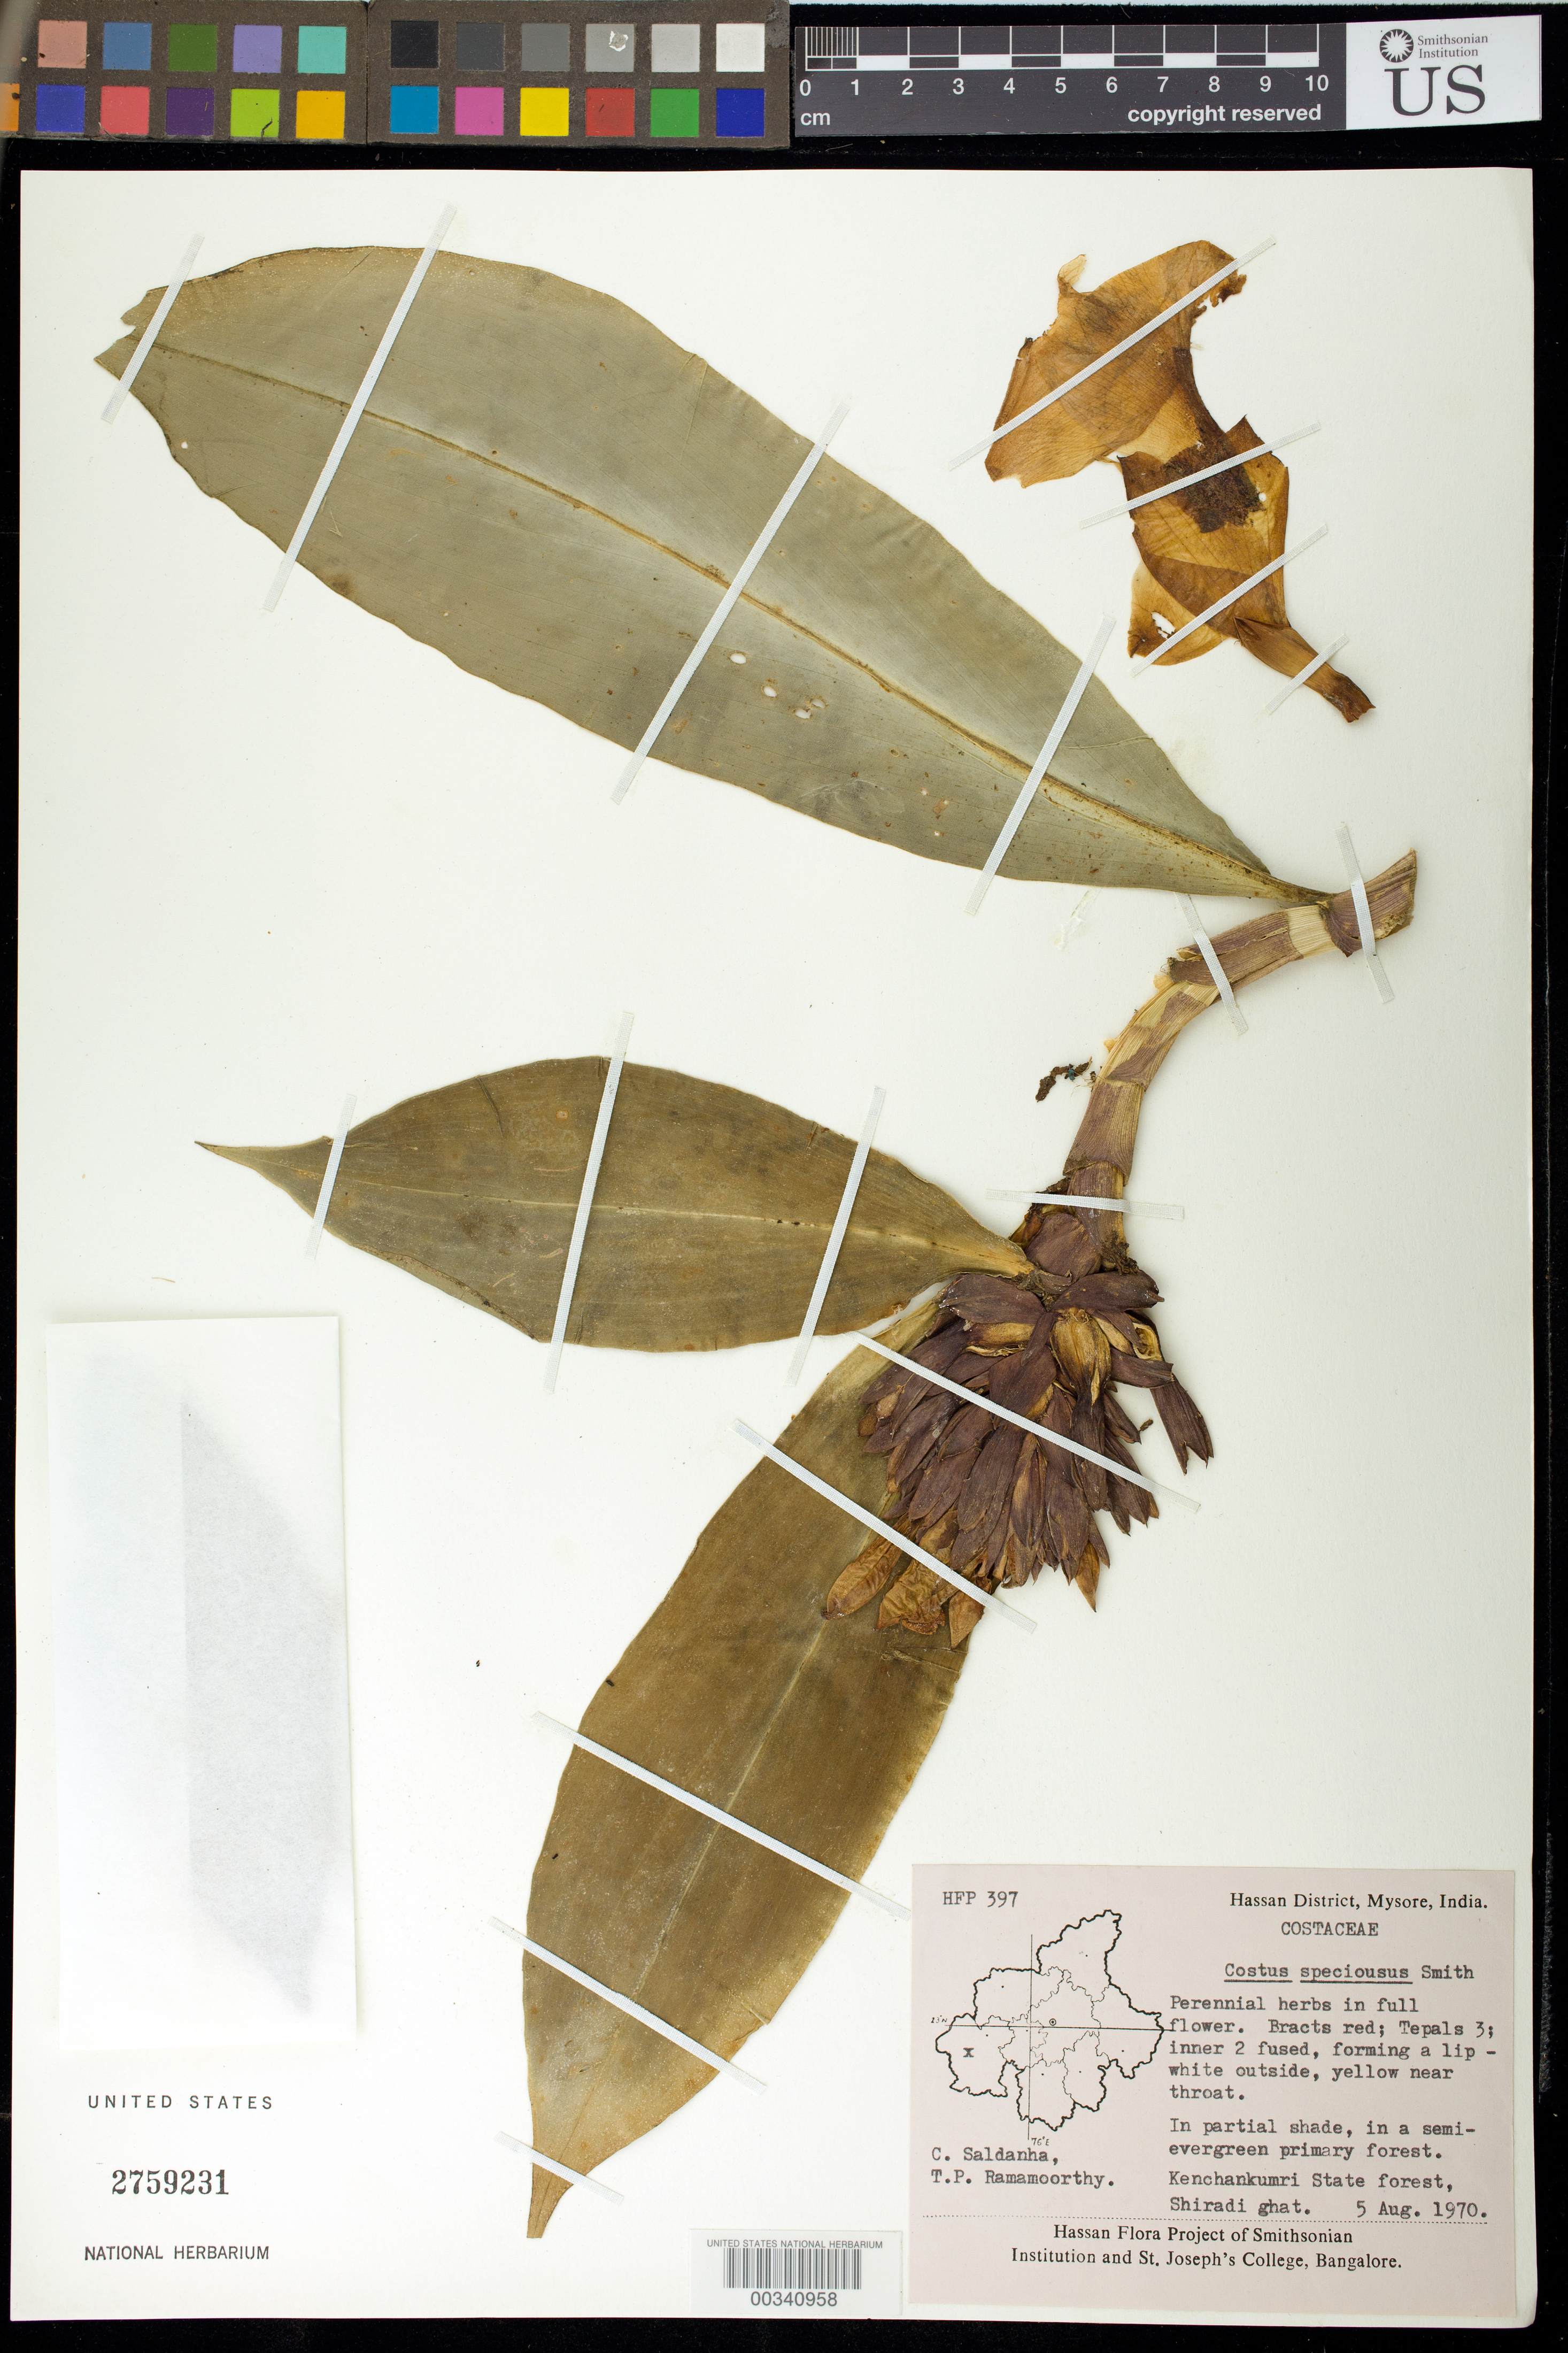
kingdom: Plantae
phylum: Tracheophyta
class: Liliopsida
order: Zingiberales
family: Costaceae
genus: Hellenia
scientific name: Hellenia speciosa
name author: (J. Koenig) S.R. Dutta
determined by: (US) Smithsonian Institution - National Museum of Natural History - Department of Botany (UNITED STATES)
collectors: C. J. Saldanha & T. P. Ramamoorthy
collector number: Hfp 397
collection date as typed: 05 Aug 1970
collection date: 1970-08-05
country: India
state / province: Karnataka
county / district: Hassan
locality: Kenchankumri state forest, shiradi ghat, mysore state [mysore state = karnataka.]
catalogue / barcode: US 2759231